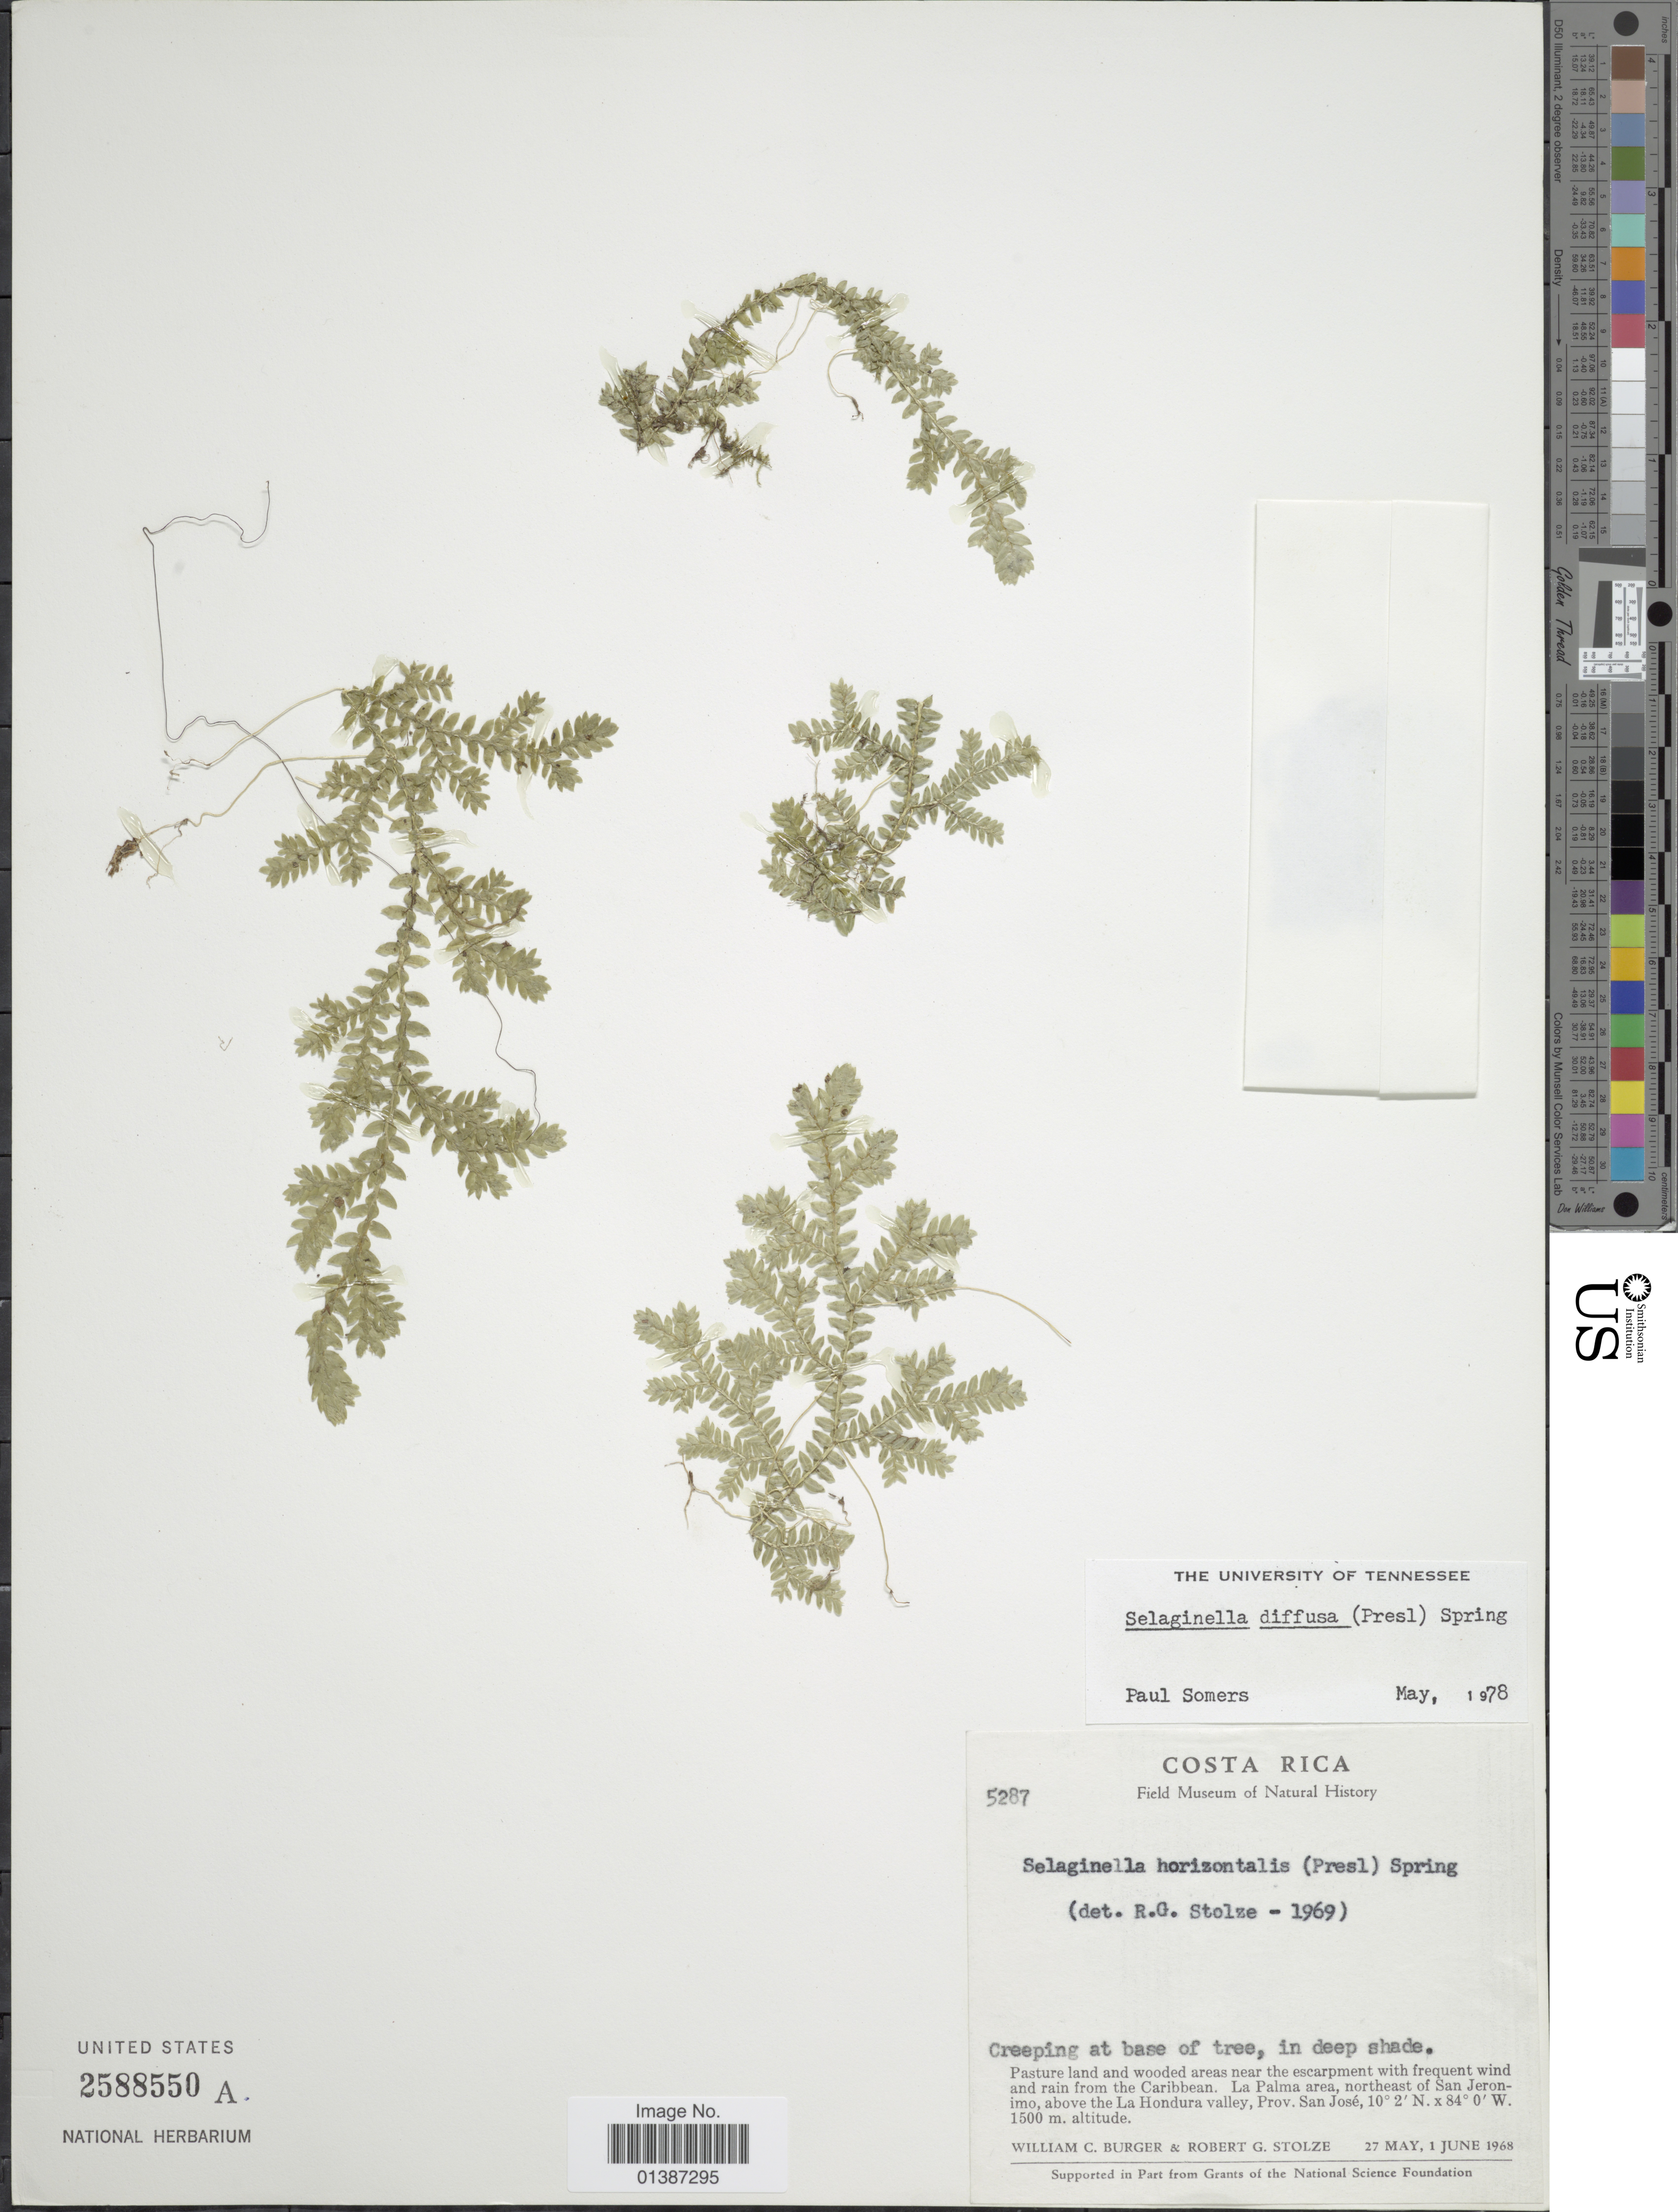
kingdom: Plantae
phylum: Tracheophyta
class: Lycopodiopsida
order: Selaginellales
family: Selaginellaceae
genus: Selaginella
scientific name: Selaginella diffusa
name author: (C. Presl) Spring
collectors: W. Burger & R. G. Stolze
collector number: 5287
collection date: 1968-05-27/1968-06-01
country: Costa Rica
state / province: San José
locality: La Palma area, northeast of San Jeronimo, above the La Hondura valley, Prov. San José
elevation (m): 1500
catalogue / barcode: US 2588550A